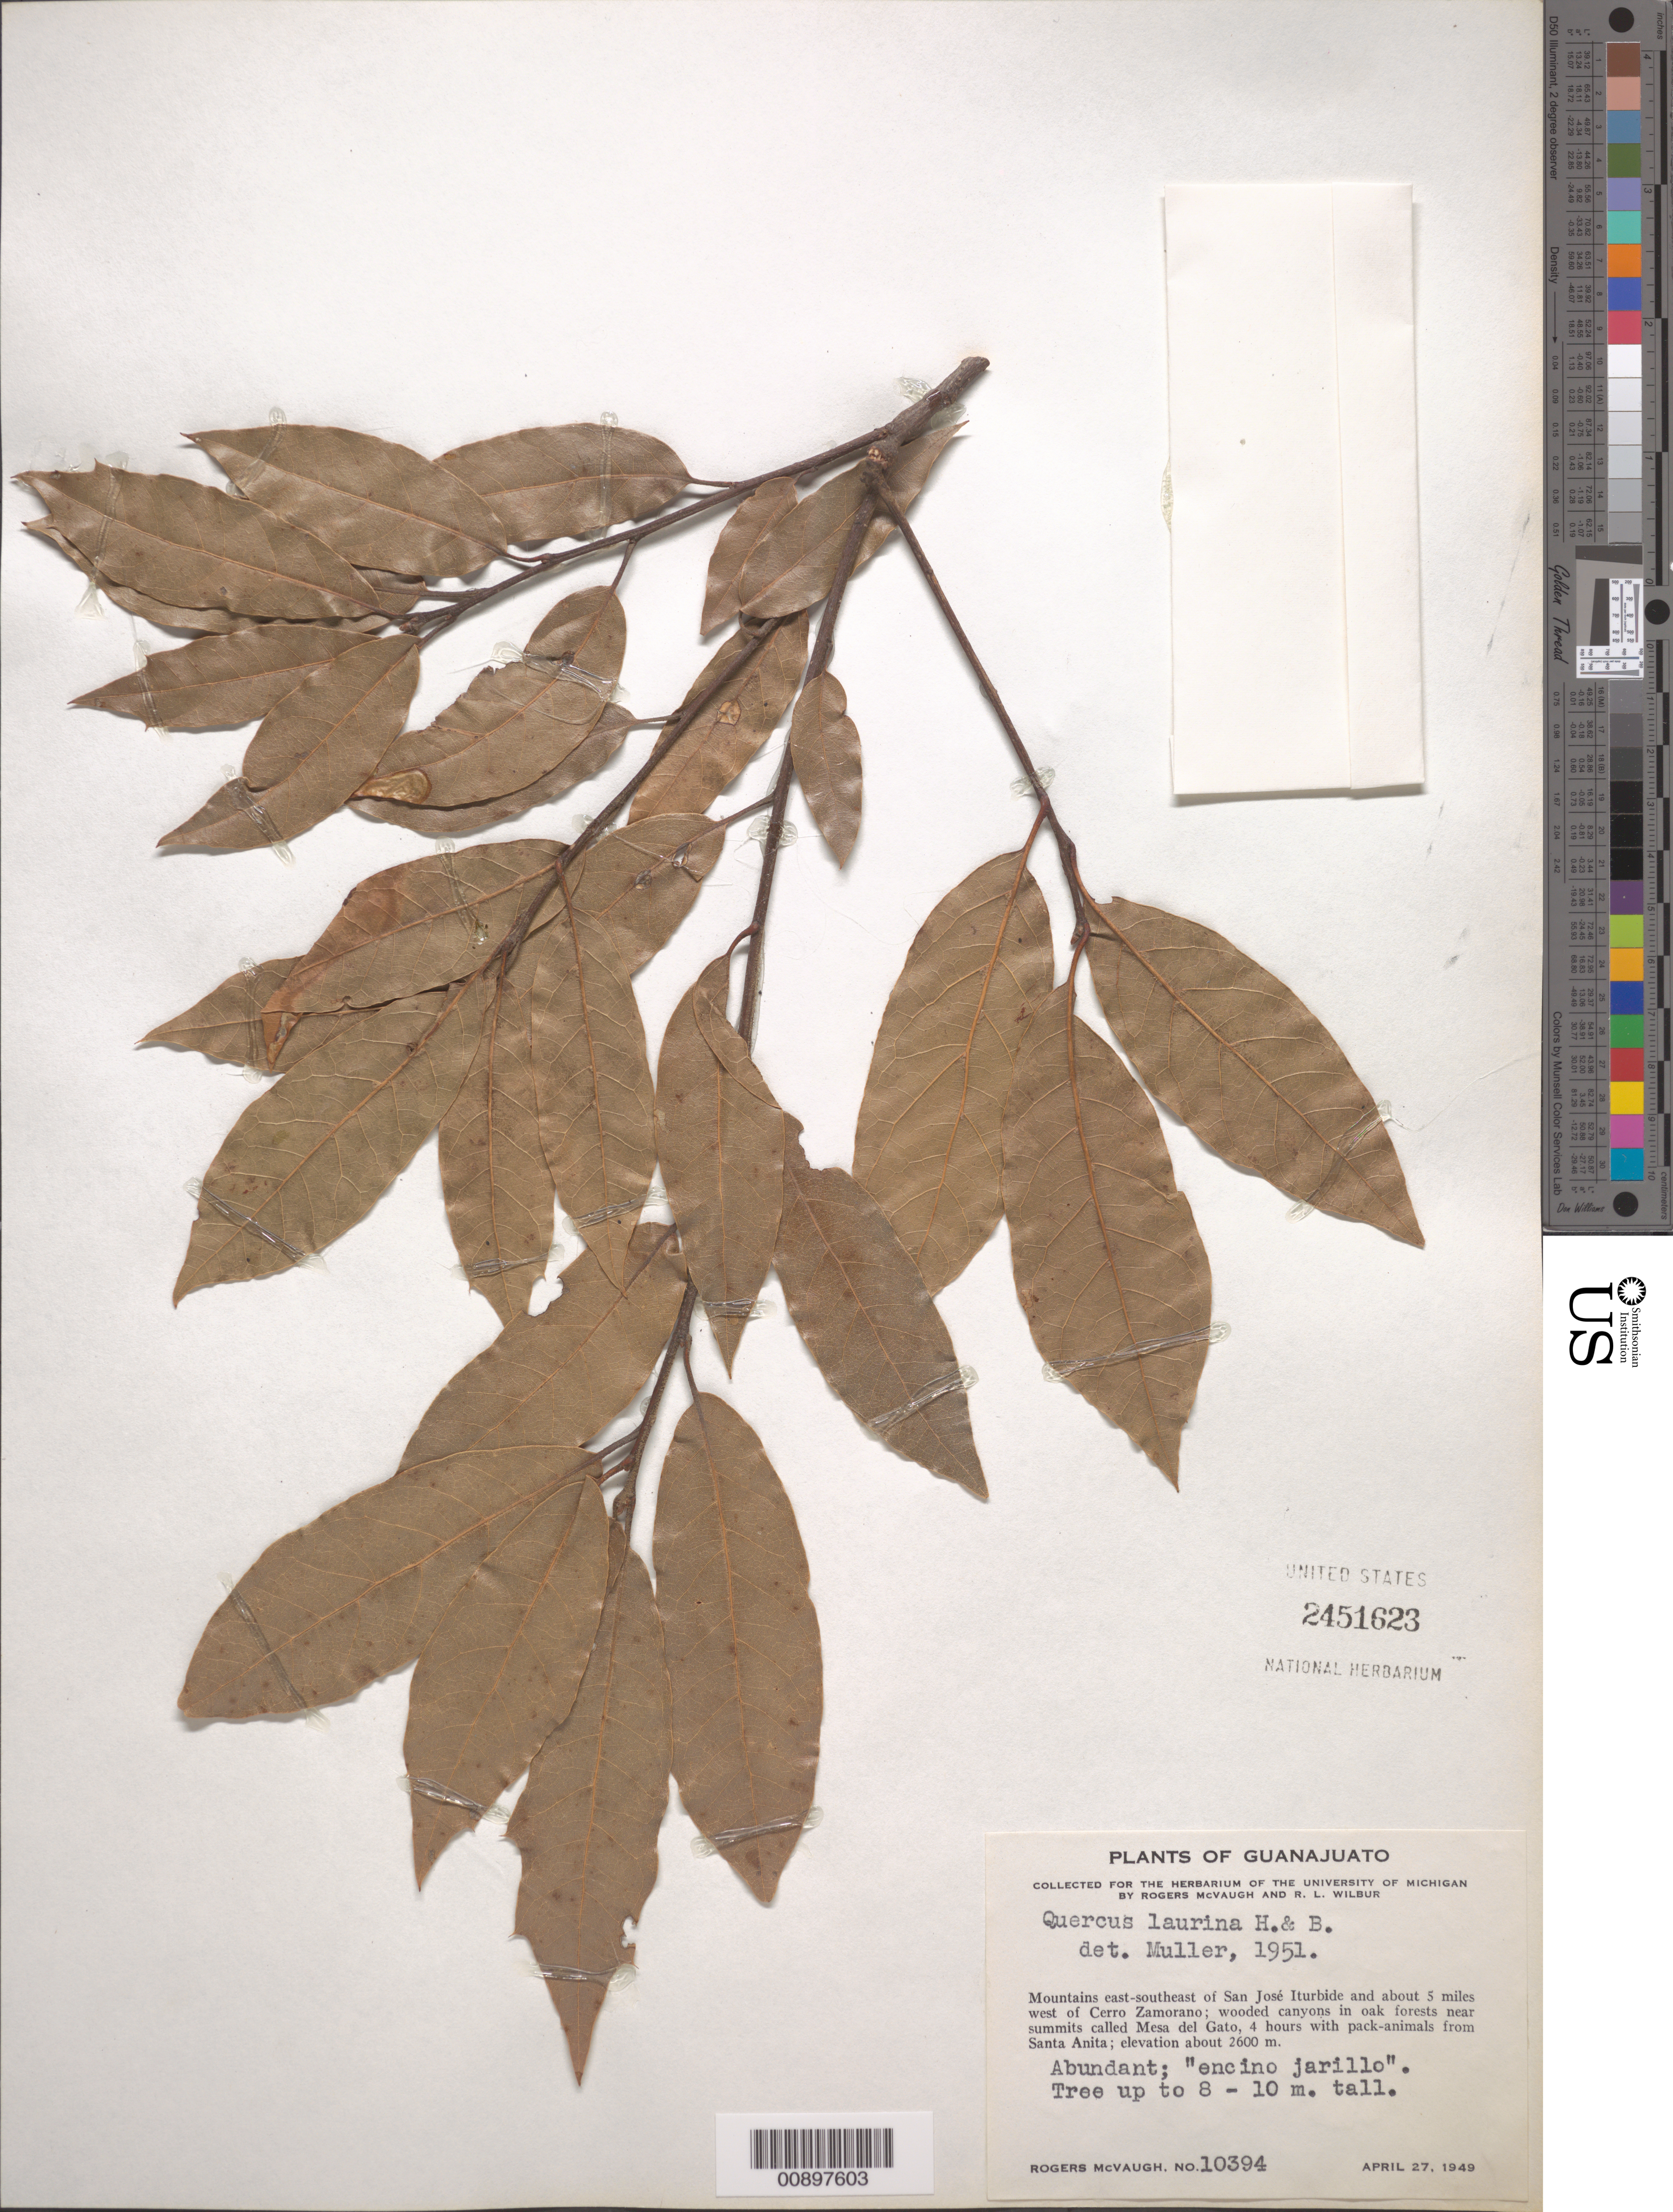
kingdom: Plantae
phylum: Tracheophyta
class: Magnoliopsida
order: Fagales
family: Fagaceae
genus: Quercus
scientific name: Quercus laurina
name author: Humb. & Bonpl.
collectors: R. McVaugh & R. L. Wilbur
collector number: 10394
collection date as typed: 27 Apr 1949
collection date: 1949-04-27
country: Mexico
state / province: Guanajuato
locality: Mountains east-southeast of San José Iturbide and about 5 miles west of Cerro Zamorano. Wooded canyons in oak forest near summits called Mesa del Gato, 4 hours with pack-animals from Santa Anita.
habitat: Wooded canyons in oak forest near summits.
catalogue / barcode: US 2451623